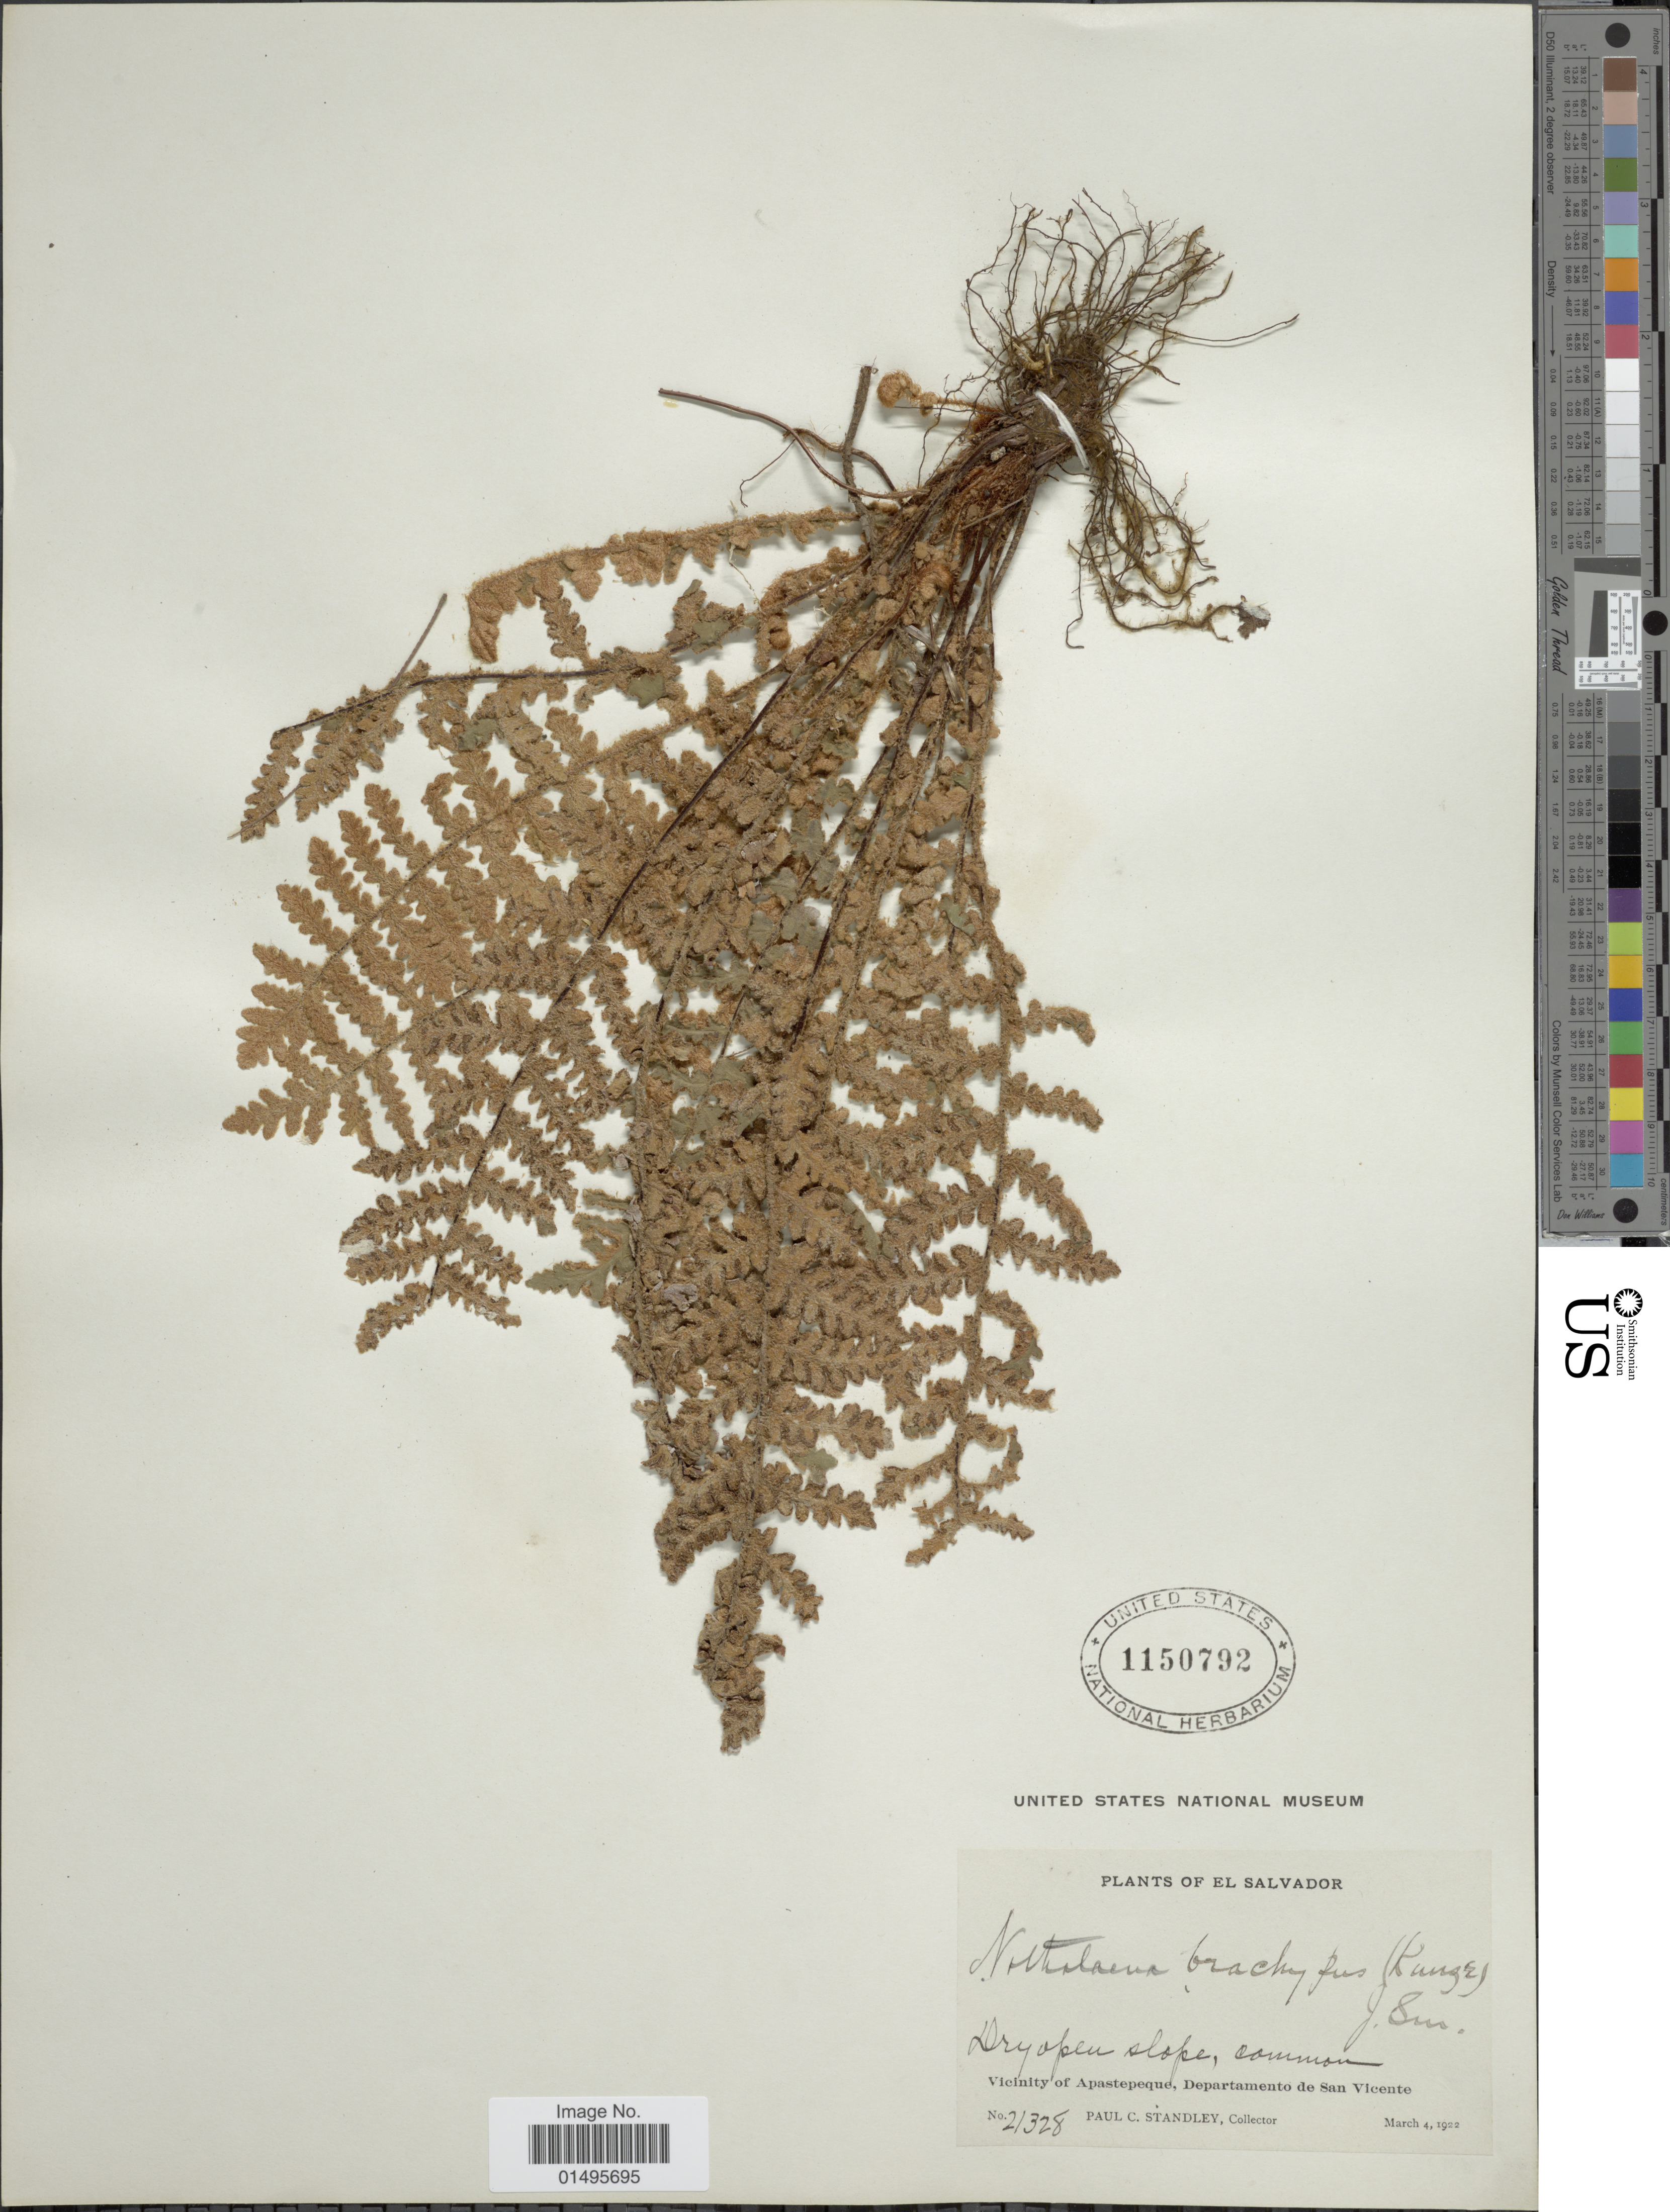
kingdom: Plantae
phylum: Tracheophyta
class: Polypodiopsida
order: Polypodiales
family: Pteridaceae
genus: Notholaena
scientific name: Notholaena brachypus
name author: (Kunze) J. Sm.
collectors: P. C. Standley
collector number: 21328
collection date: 1922-03-04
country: El Salvador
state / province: San Vincente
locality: Vicinity of Apastepeque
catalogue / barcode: US 1150792